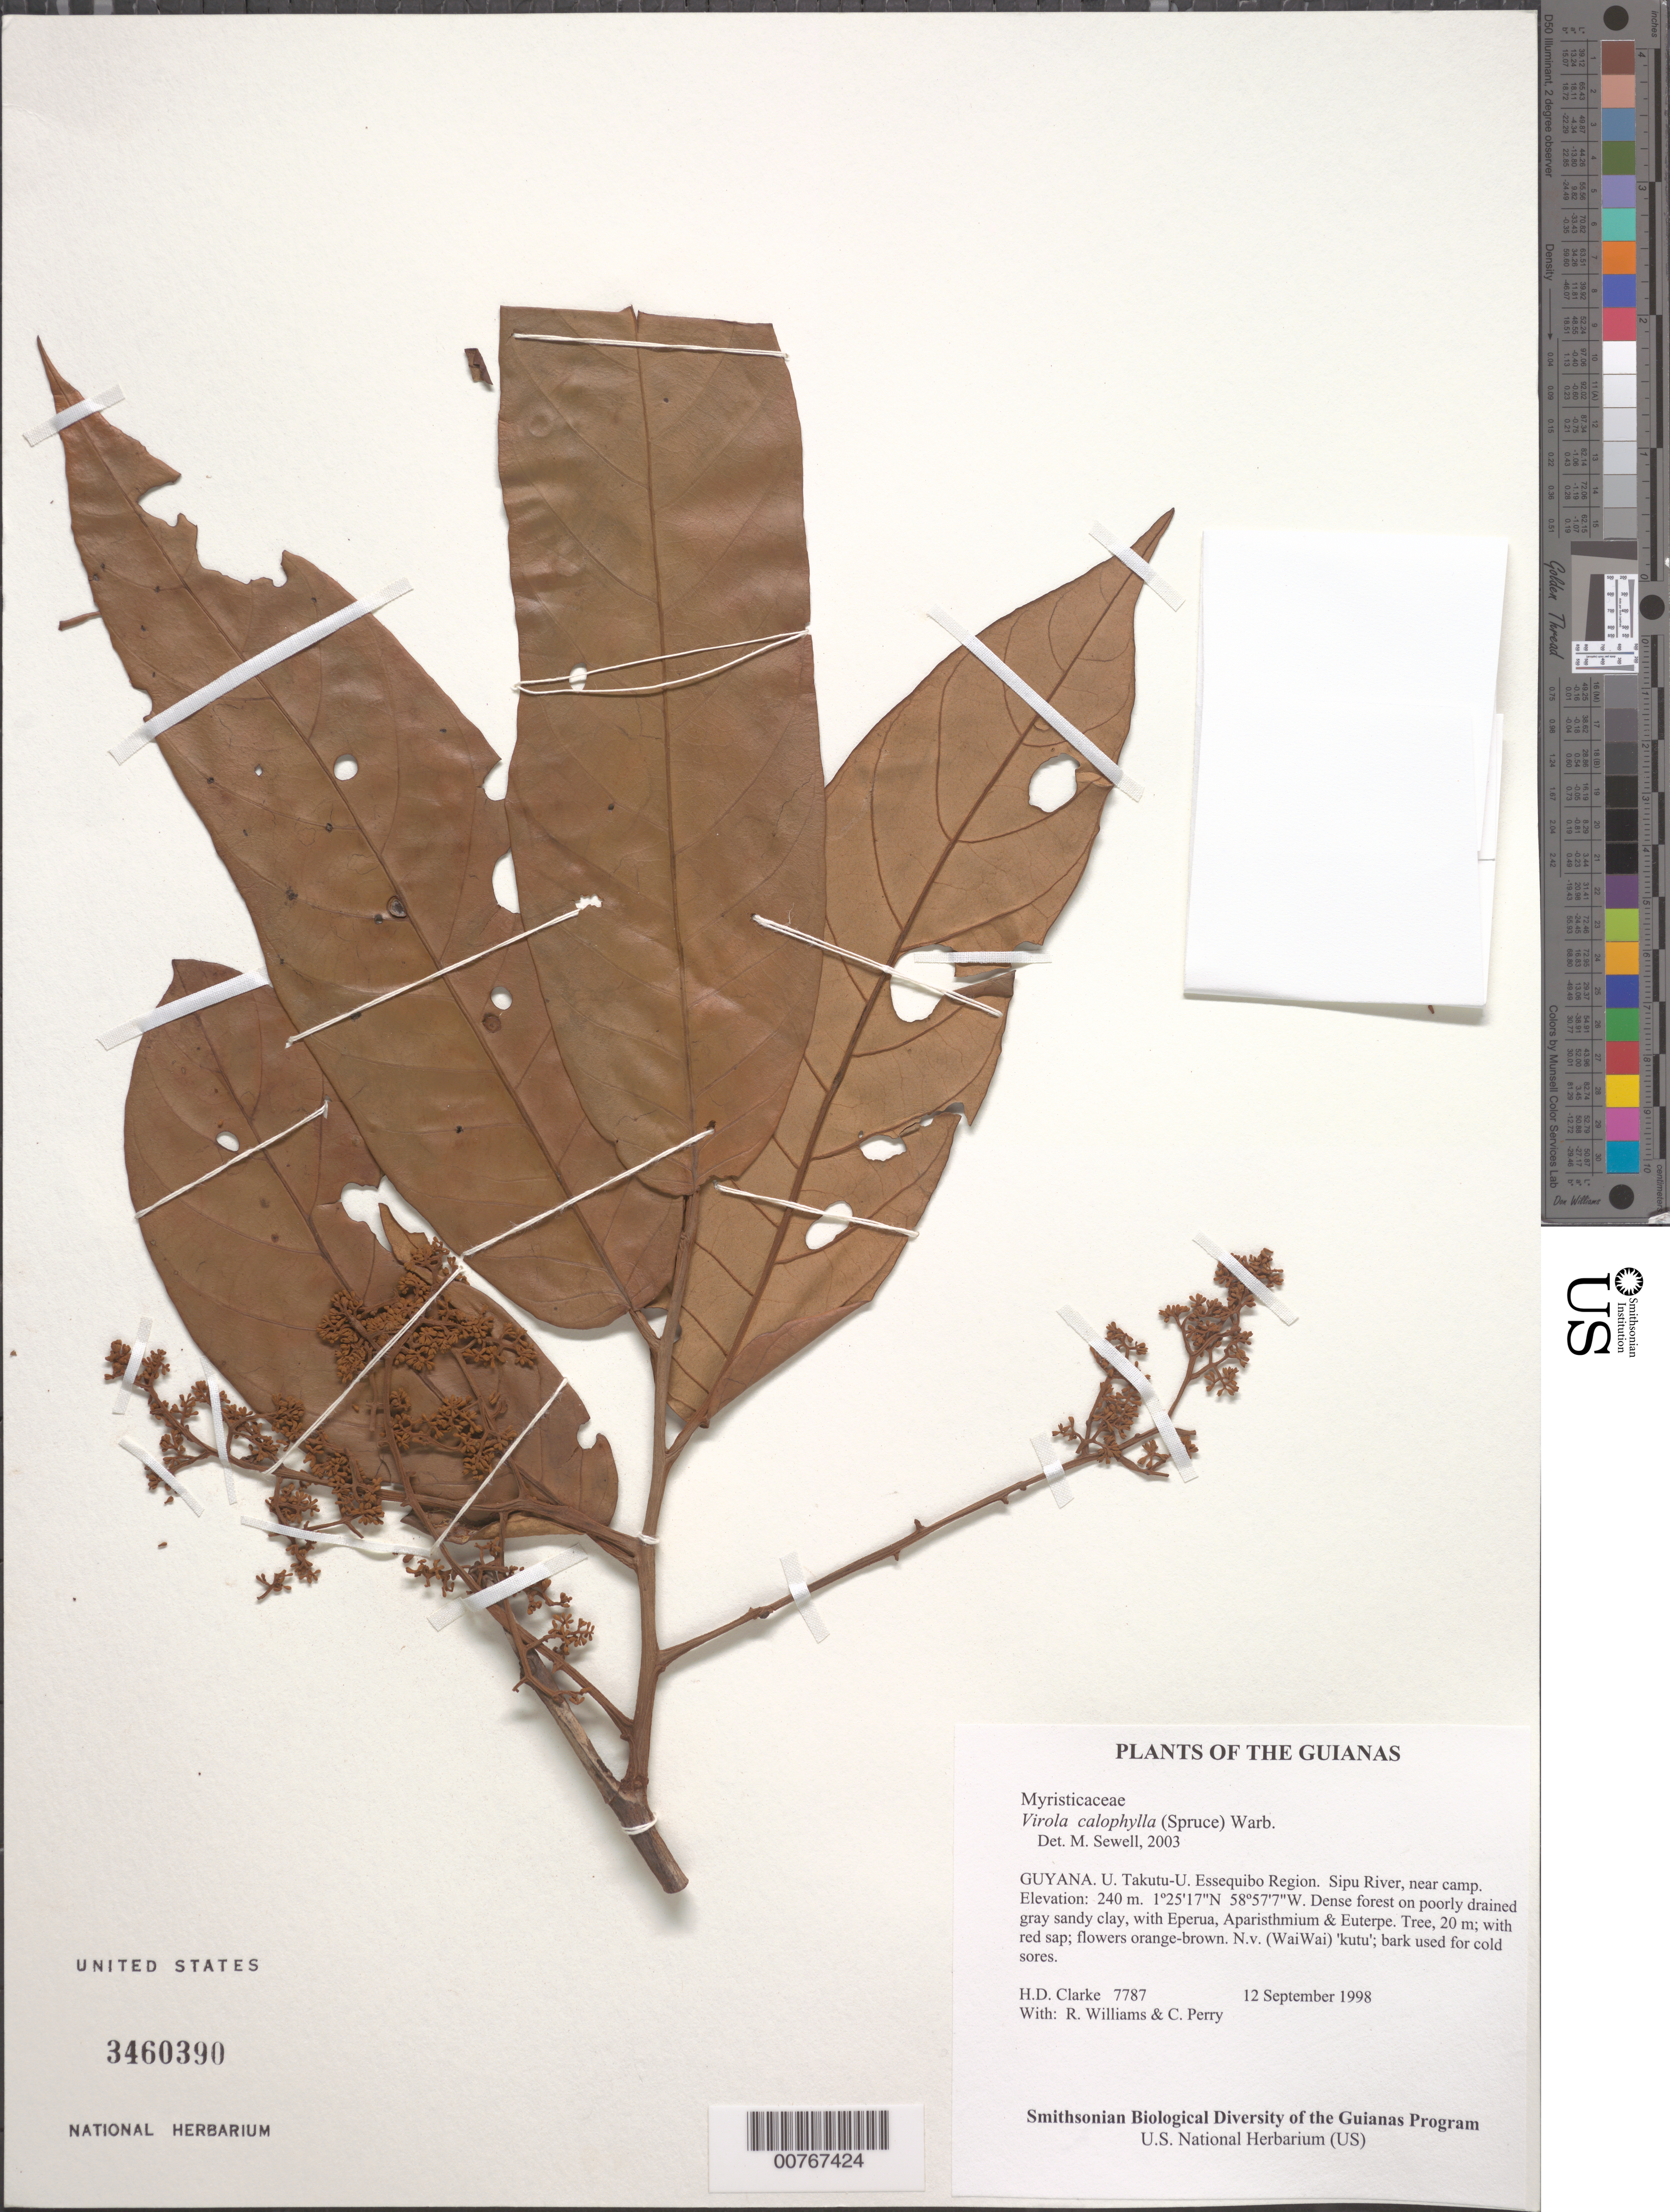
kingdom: Plantae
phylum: Tracheophyta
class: Magnoliopsida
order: Magnoliales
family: Myristicaceae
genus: Virola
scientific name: Virola calophylla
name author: (Spruce) Warb.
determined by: Sewell, M.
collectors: H. D. Clarke, R. Williams & C. Perry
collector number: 7787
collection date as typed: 12 September 1998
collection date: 1998-09-12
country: Guyana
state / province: U. Takutu-U. Essequibo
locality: Sipu River, near camp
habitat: Dense forest on poorly drained gray sandy clay, with Eperua, Aparisthmium & Euterpe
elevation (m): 240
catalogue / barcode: US 3460390